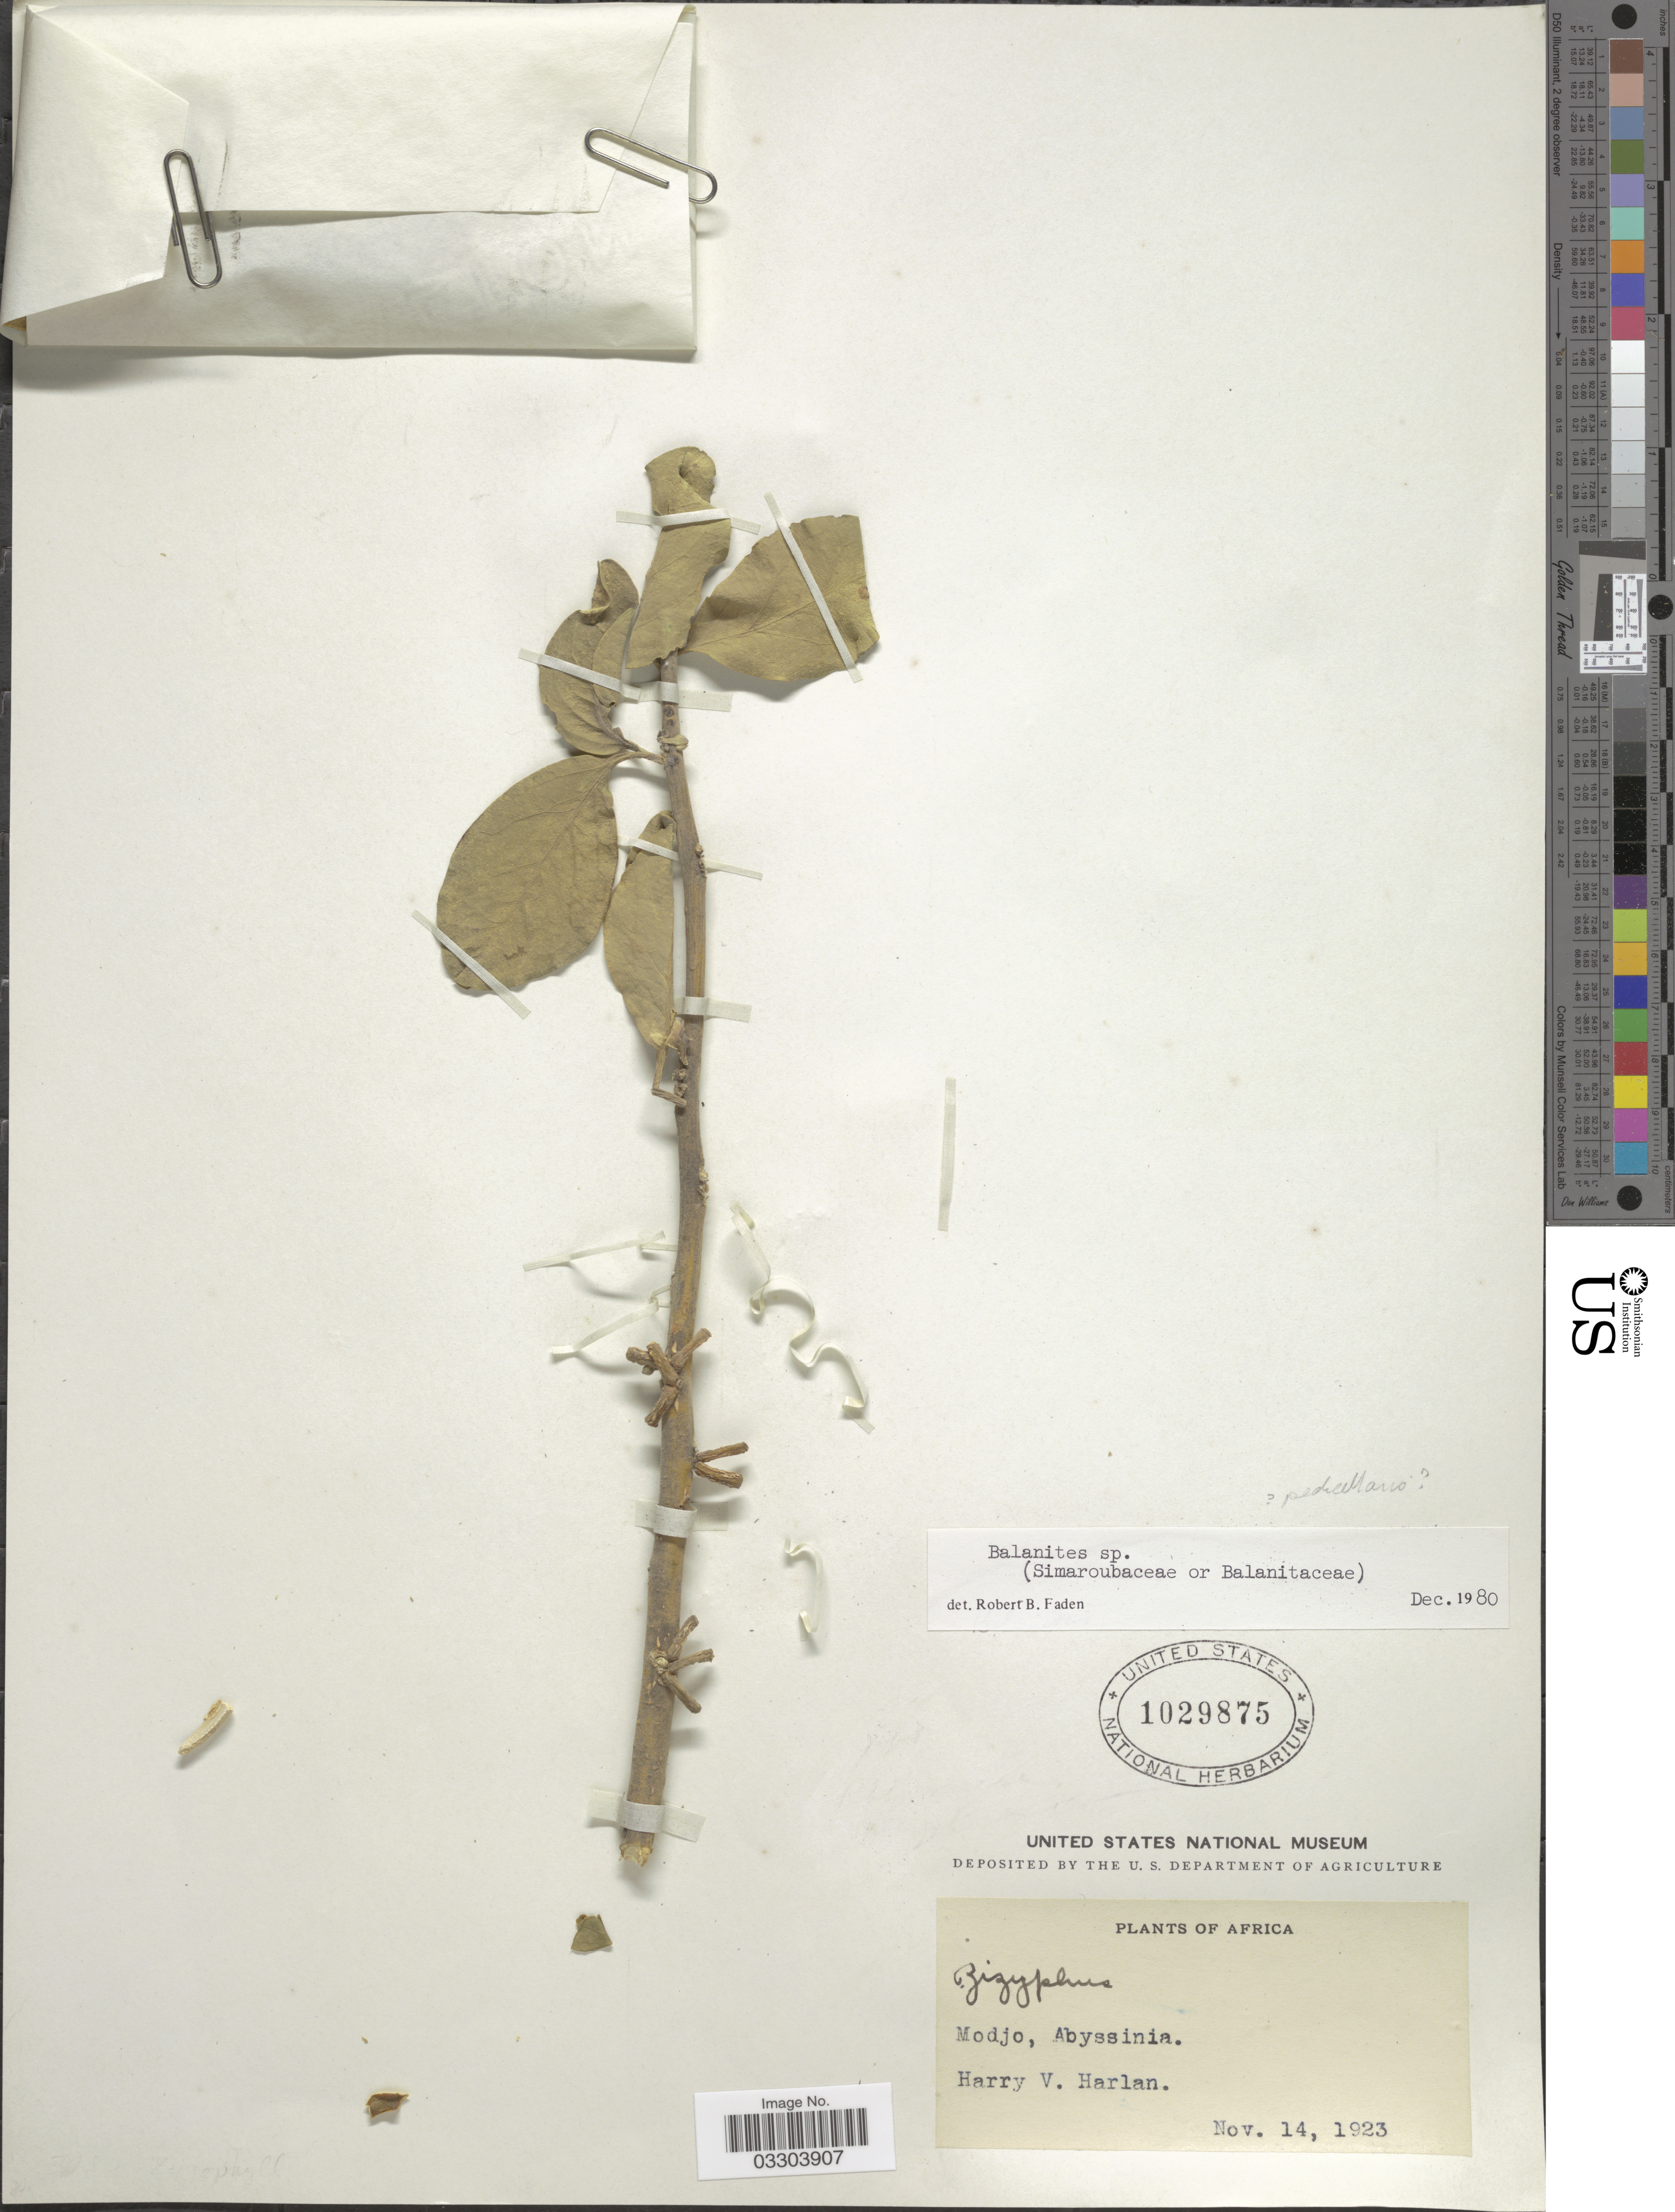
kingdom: Plantae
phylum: Tracheophyta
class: Magnoliopsida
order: Zygophyllales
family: Zygophyllaceae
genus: Balanites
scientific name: Balanites sp.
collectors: H. Harlan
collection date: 1923-11-14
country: Ethiopia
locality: Modjo, Abyssinia.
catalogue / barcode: US 1029875